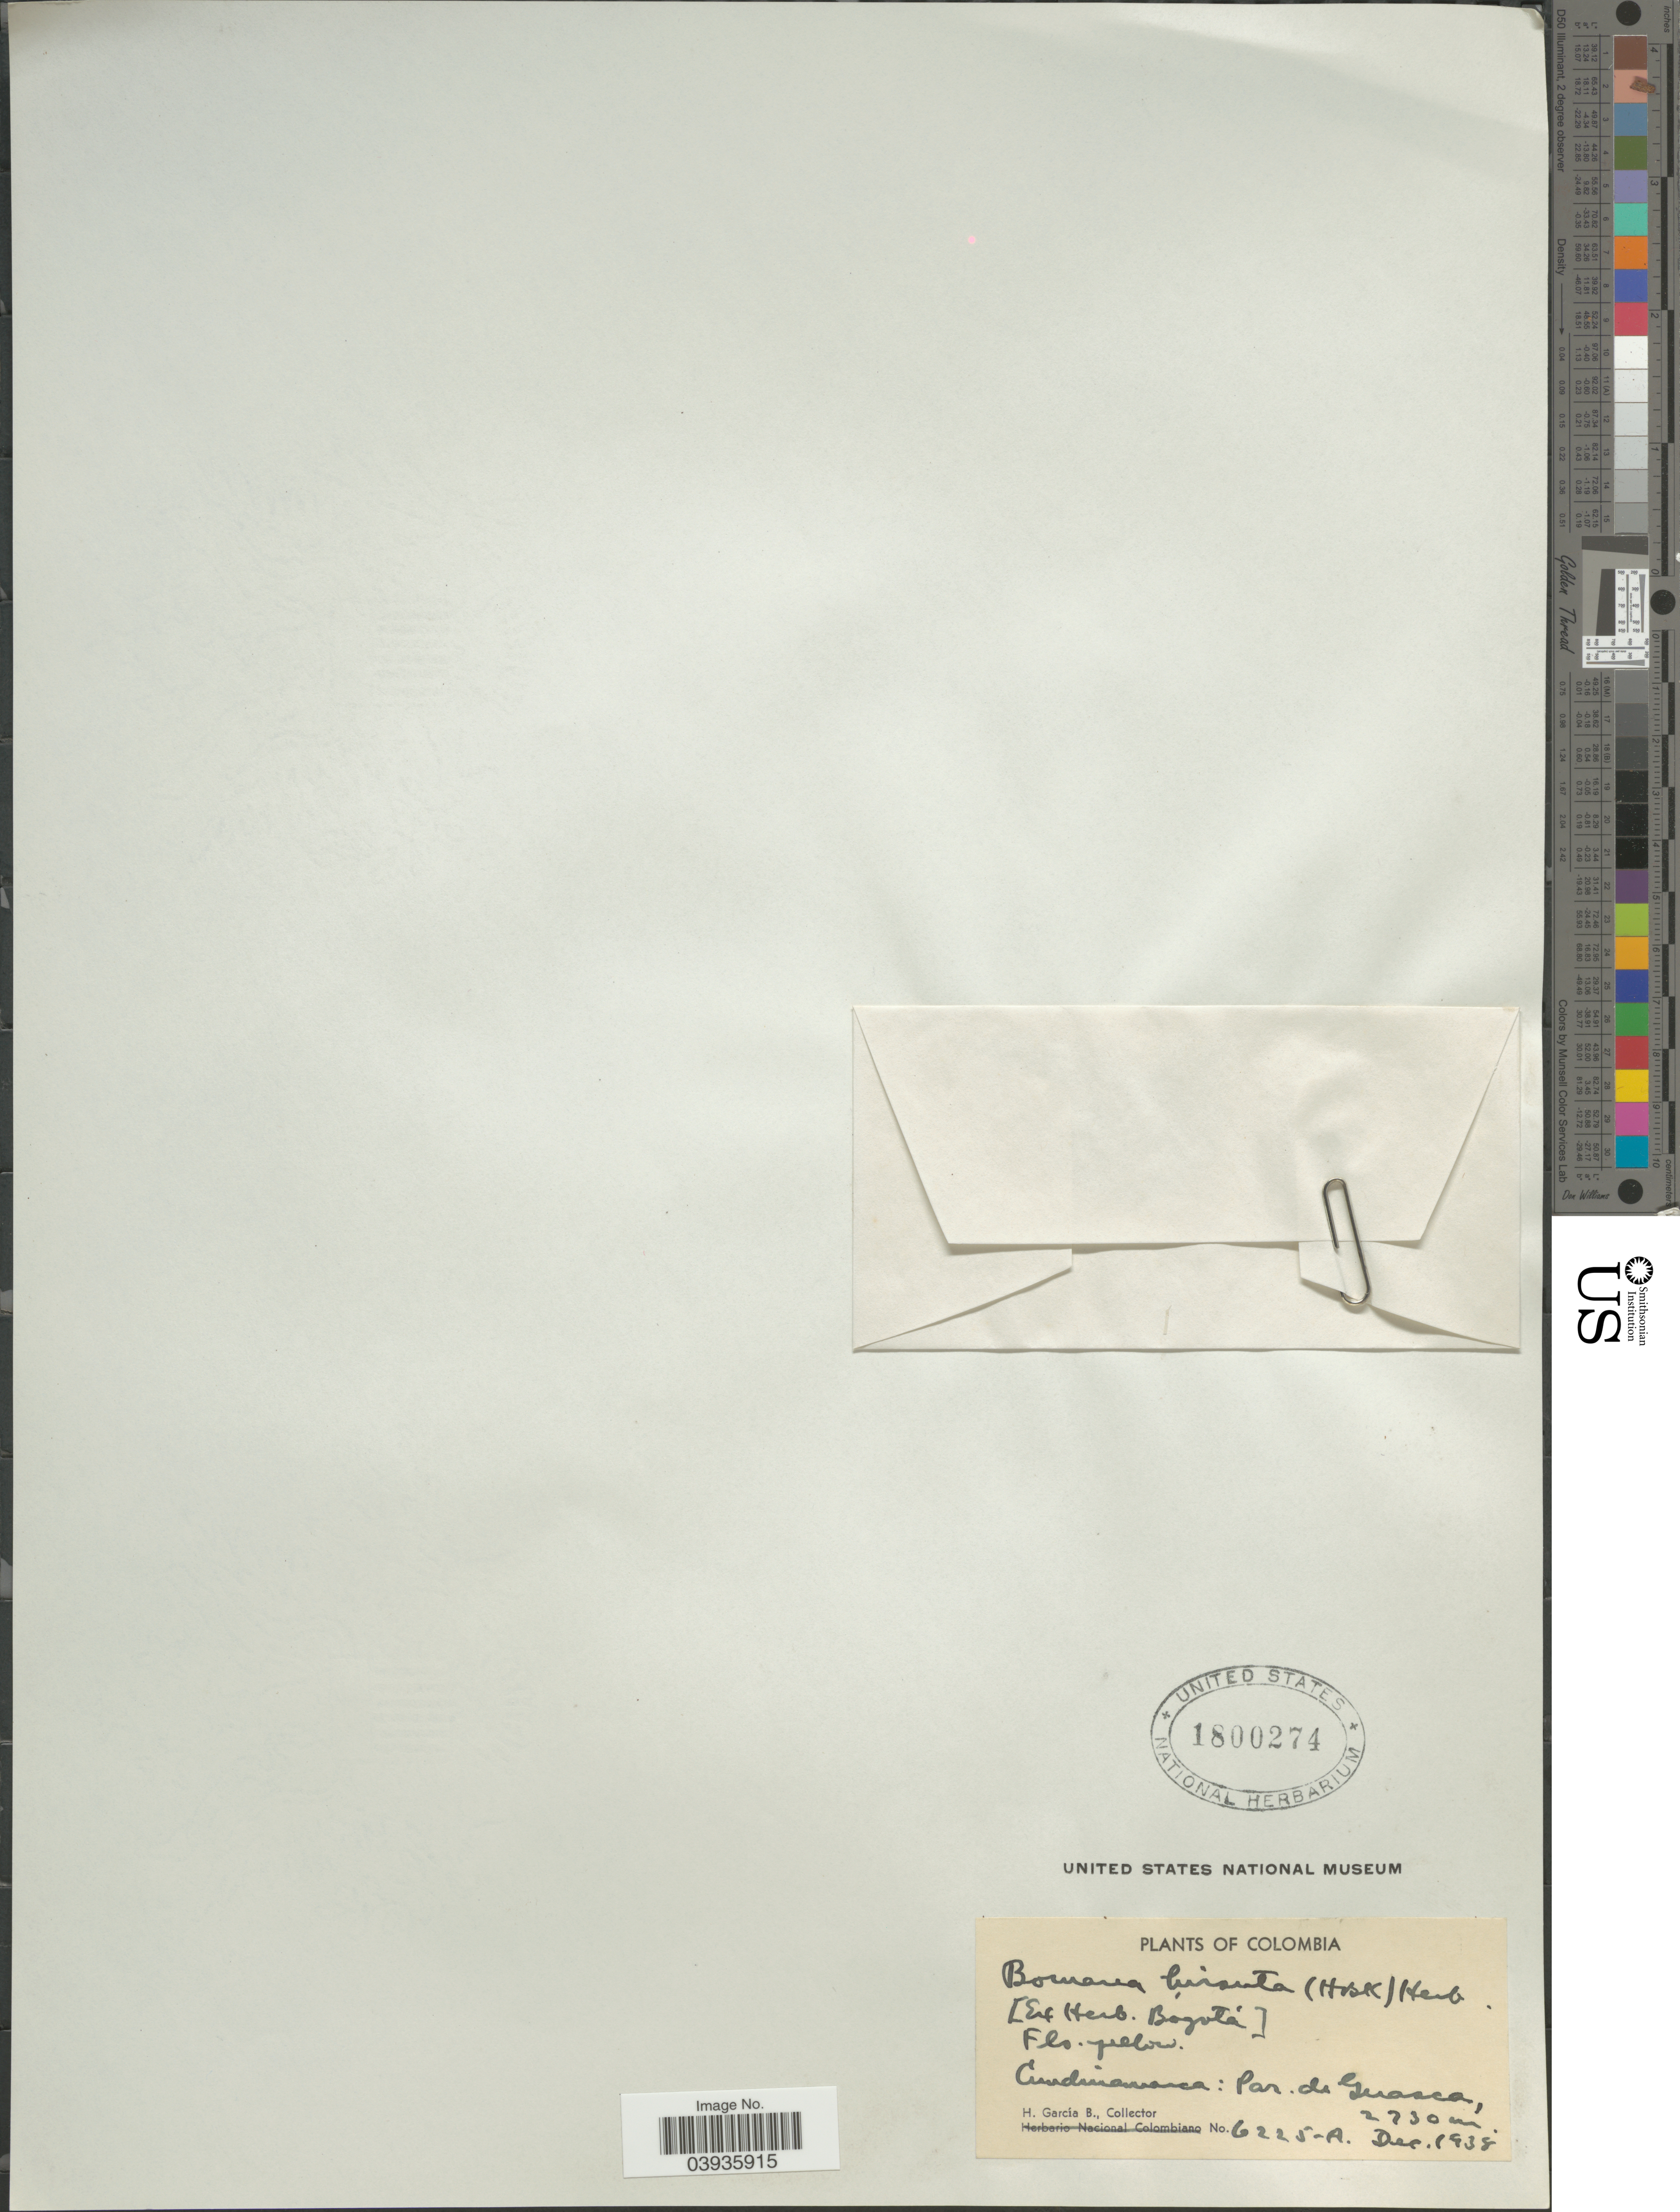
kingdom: Plantae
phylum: Tracheophyta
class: Liliopsida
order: Liliales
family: Alstroemeriaceae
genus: Bomarea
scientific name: Bomarea hirsuta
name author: (Kunth) Herb.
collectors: H. García B.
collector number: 6225-A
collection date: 1938-12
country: Colombia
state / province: Cundinamarca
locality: Par. de Guasca.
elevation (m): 2730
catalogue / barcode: US 1800274